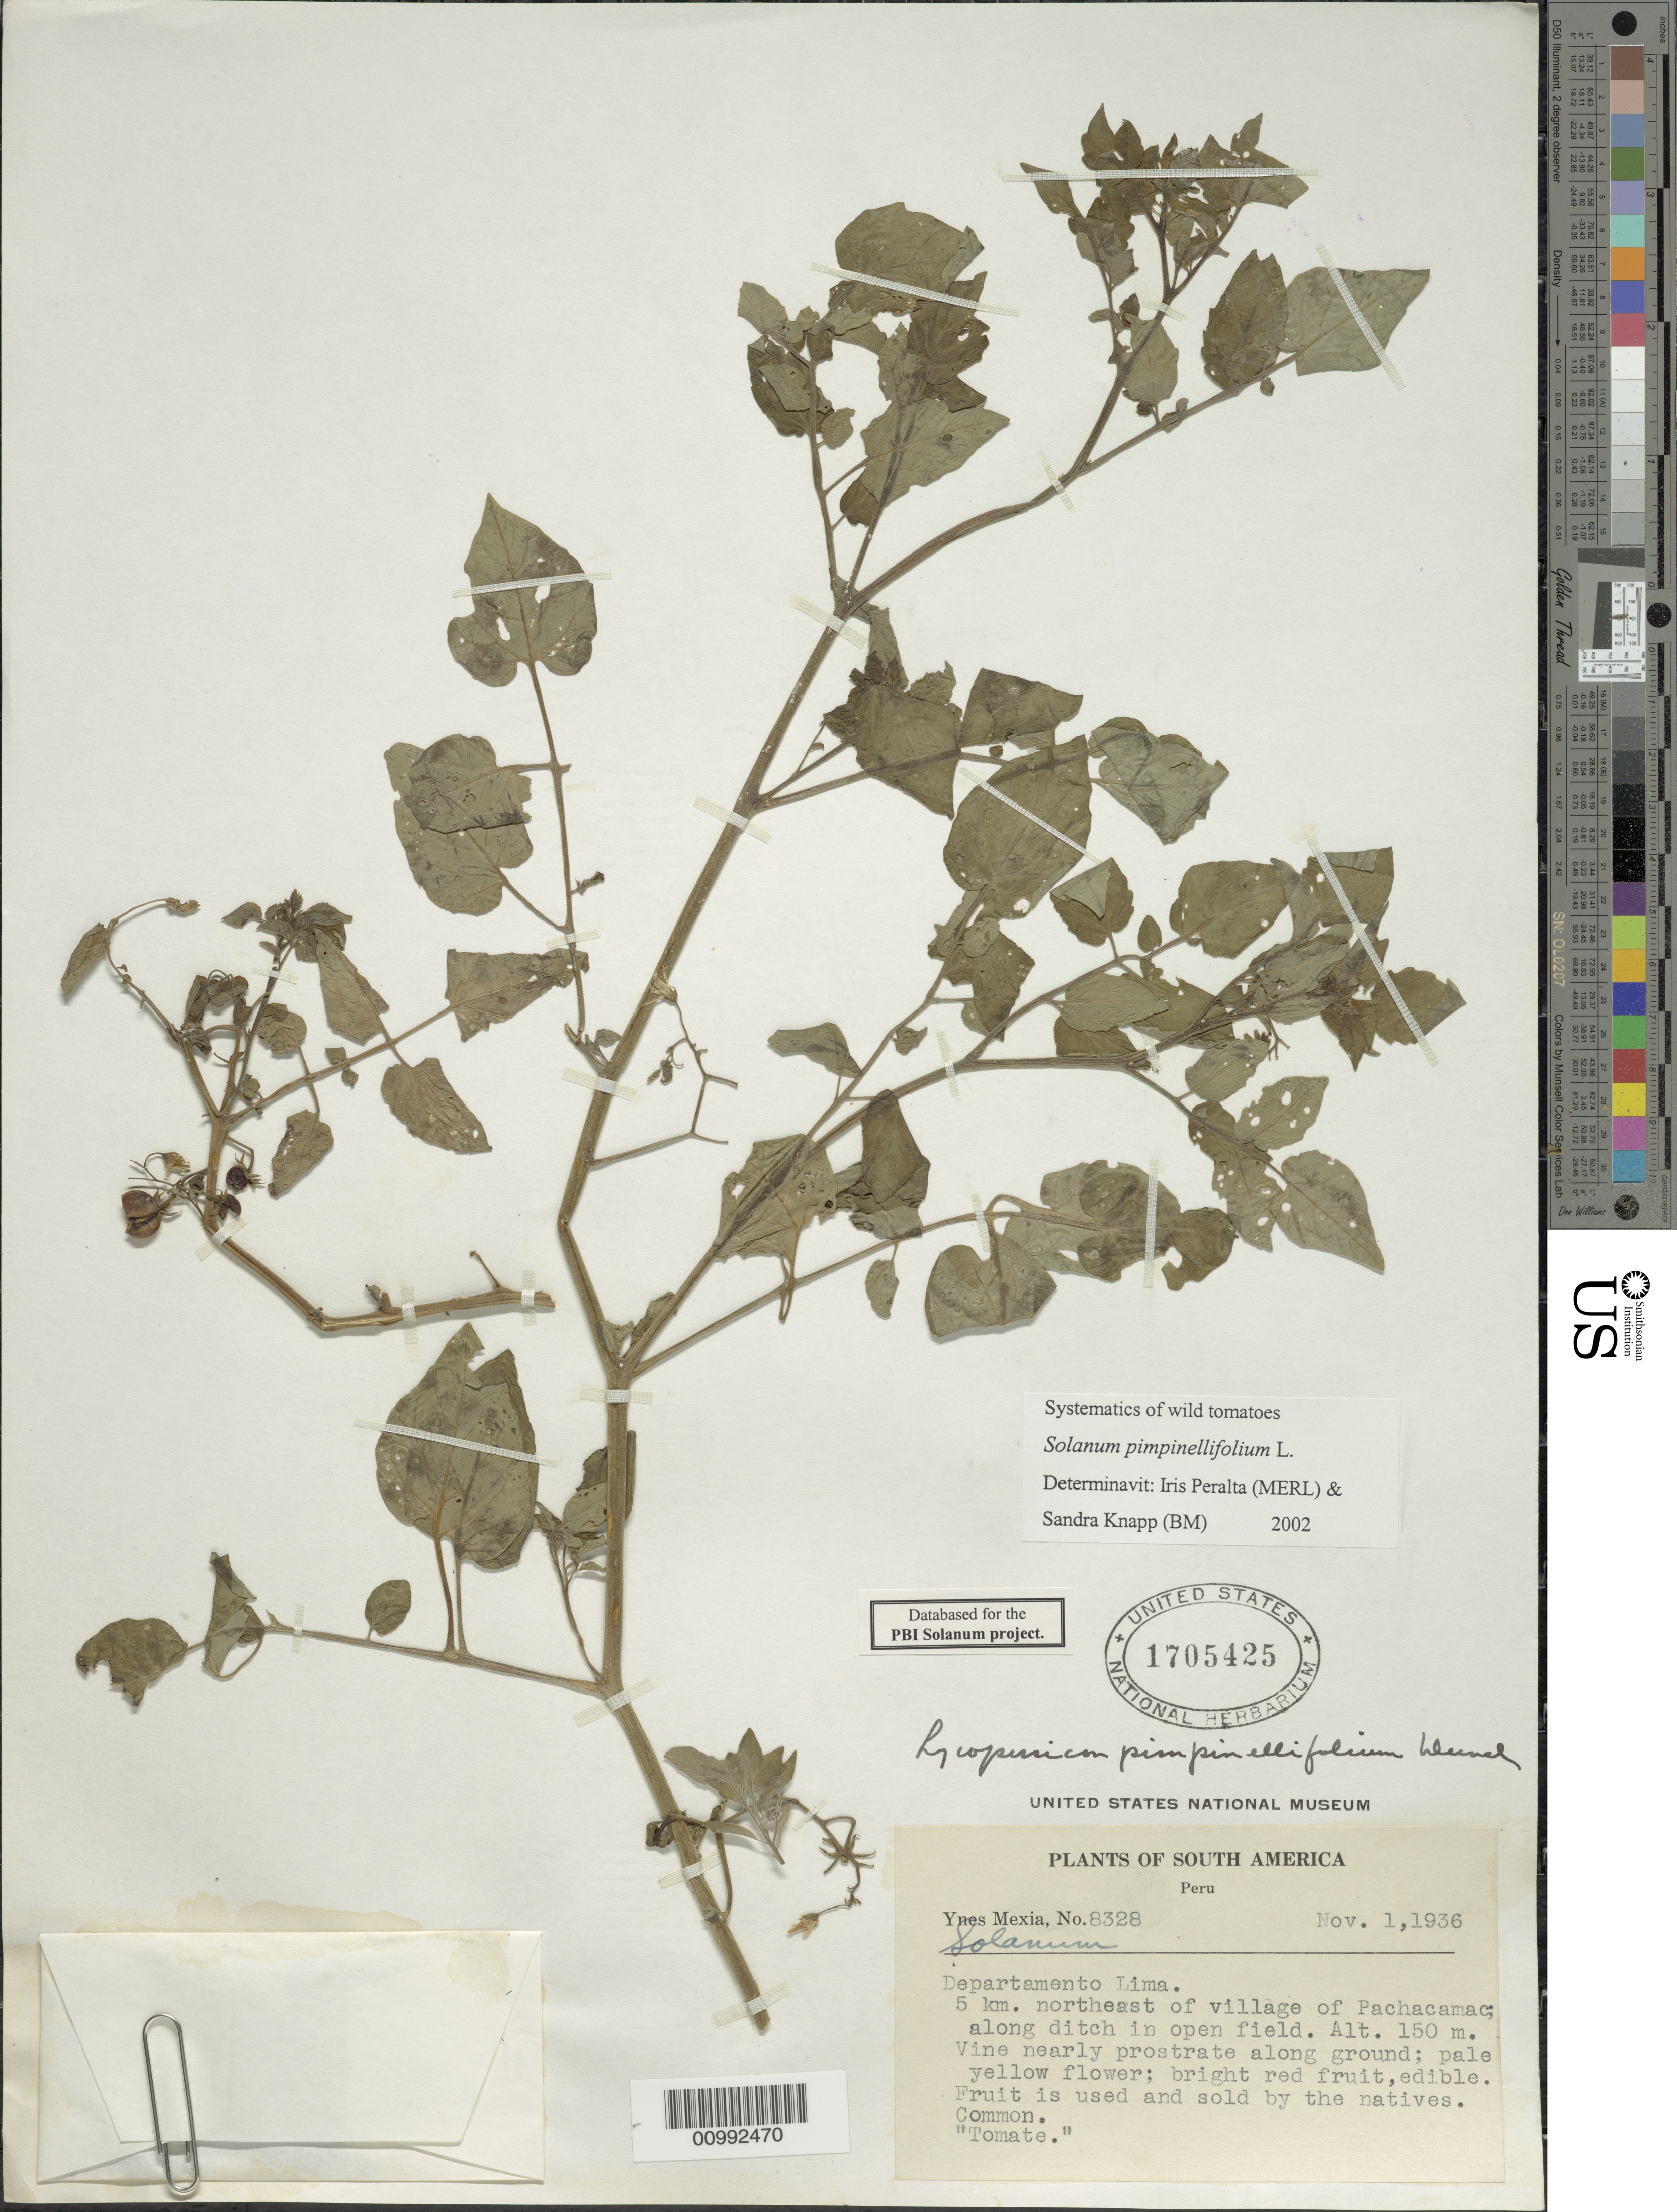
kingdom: Plantae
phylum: Tracheophyta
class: Magnoliopsida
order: Solanales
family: Solanaceae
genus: Solanum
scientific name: Solanum pimpinellifolium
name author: L.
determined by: Peralta, Iris E.; Knapp, S. D.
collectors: Y. Mexia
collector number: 8328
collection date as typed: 1 Nov 1936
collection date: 1936-11-01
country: Peru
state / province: Lima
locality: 5 km NE of village of Pachacamac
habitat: along ditch in open field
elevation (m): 150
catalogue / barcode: US 1705425